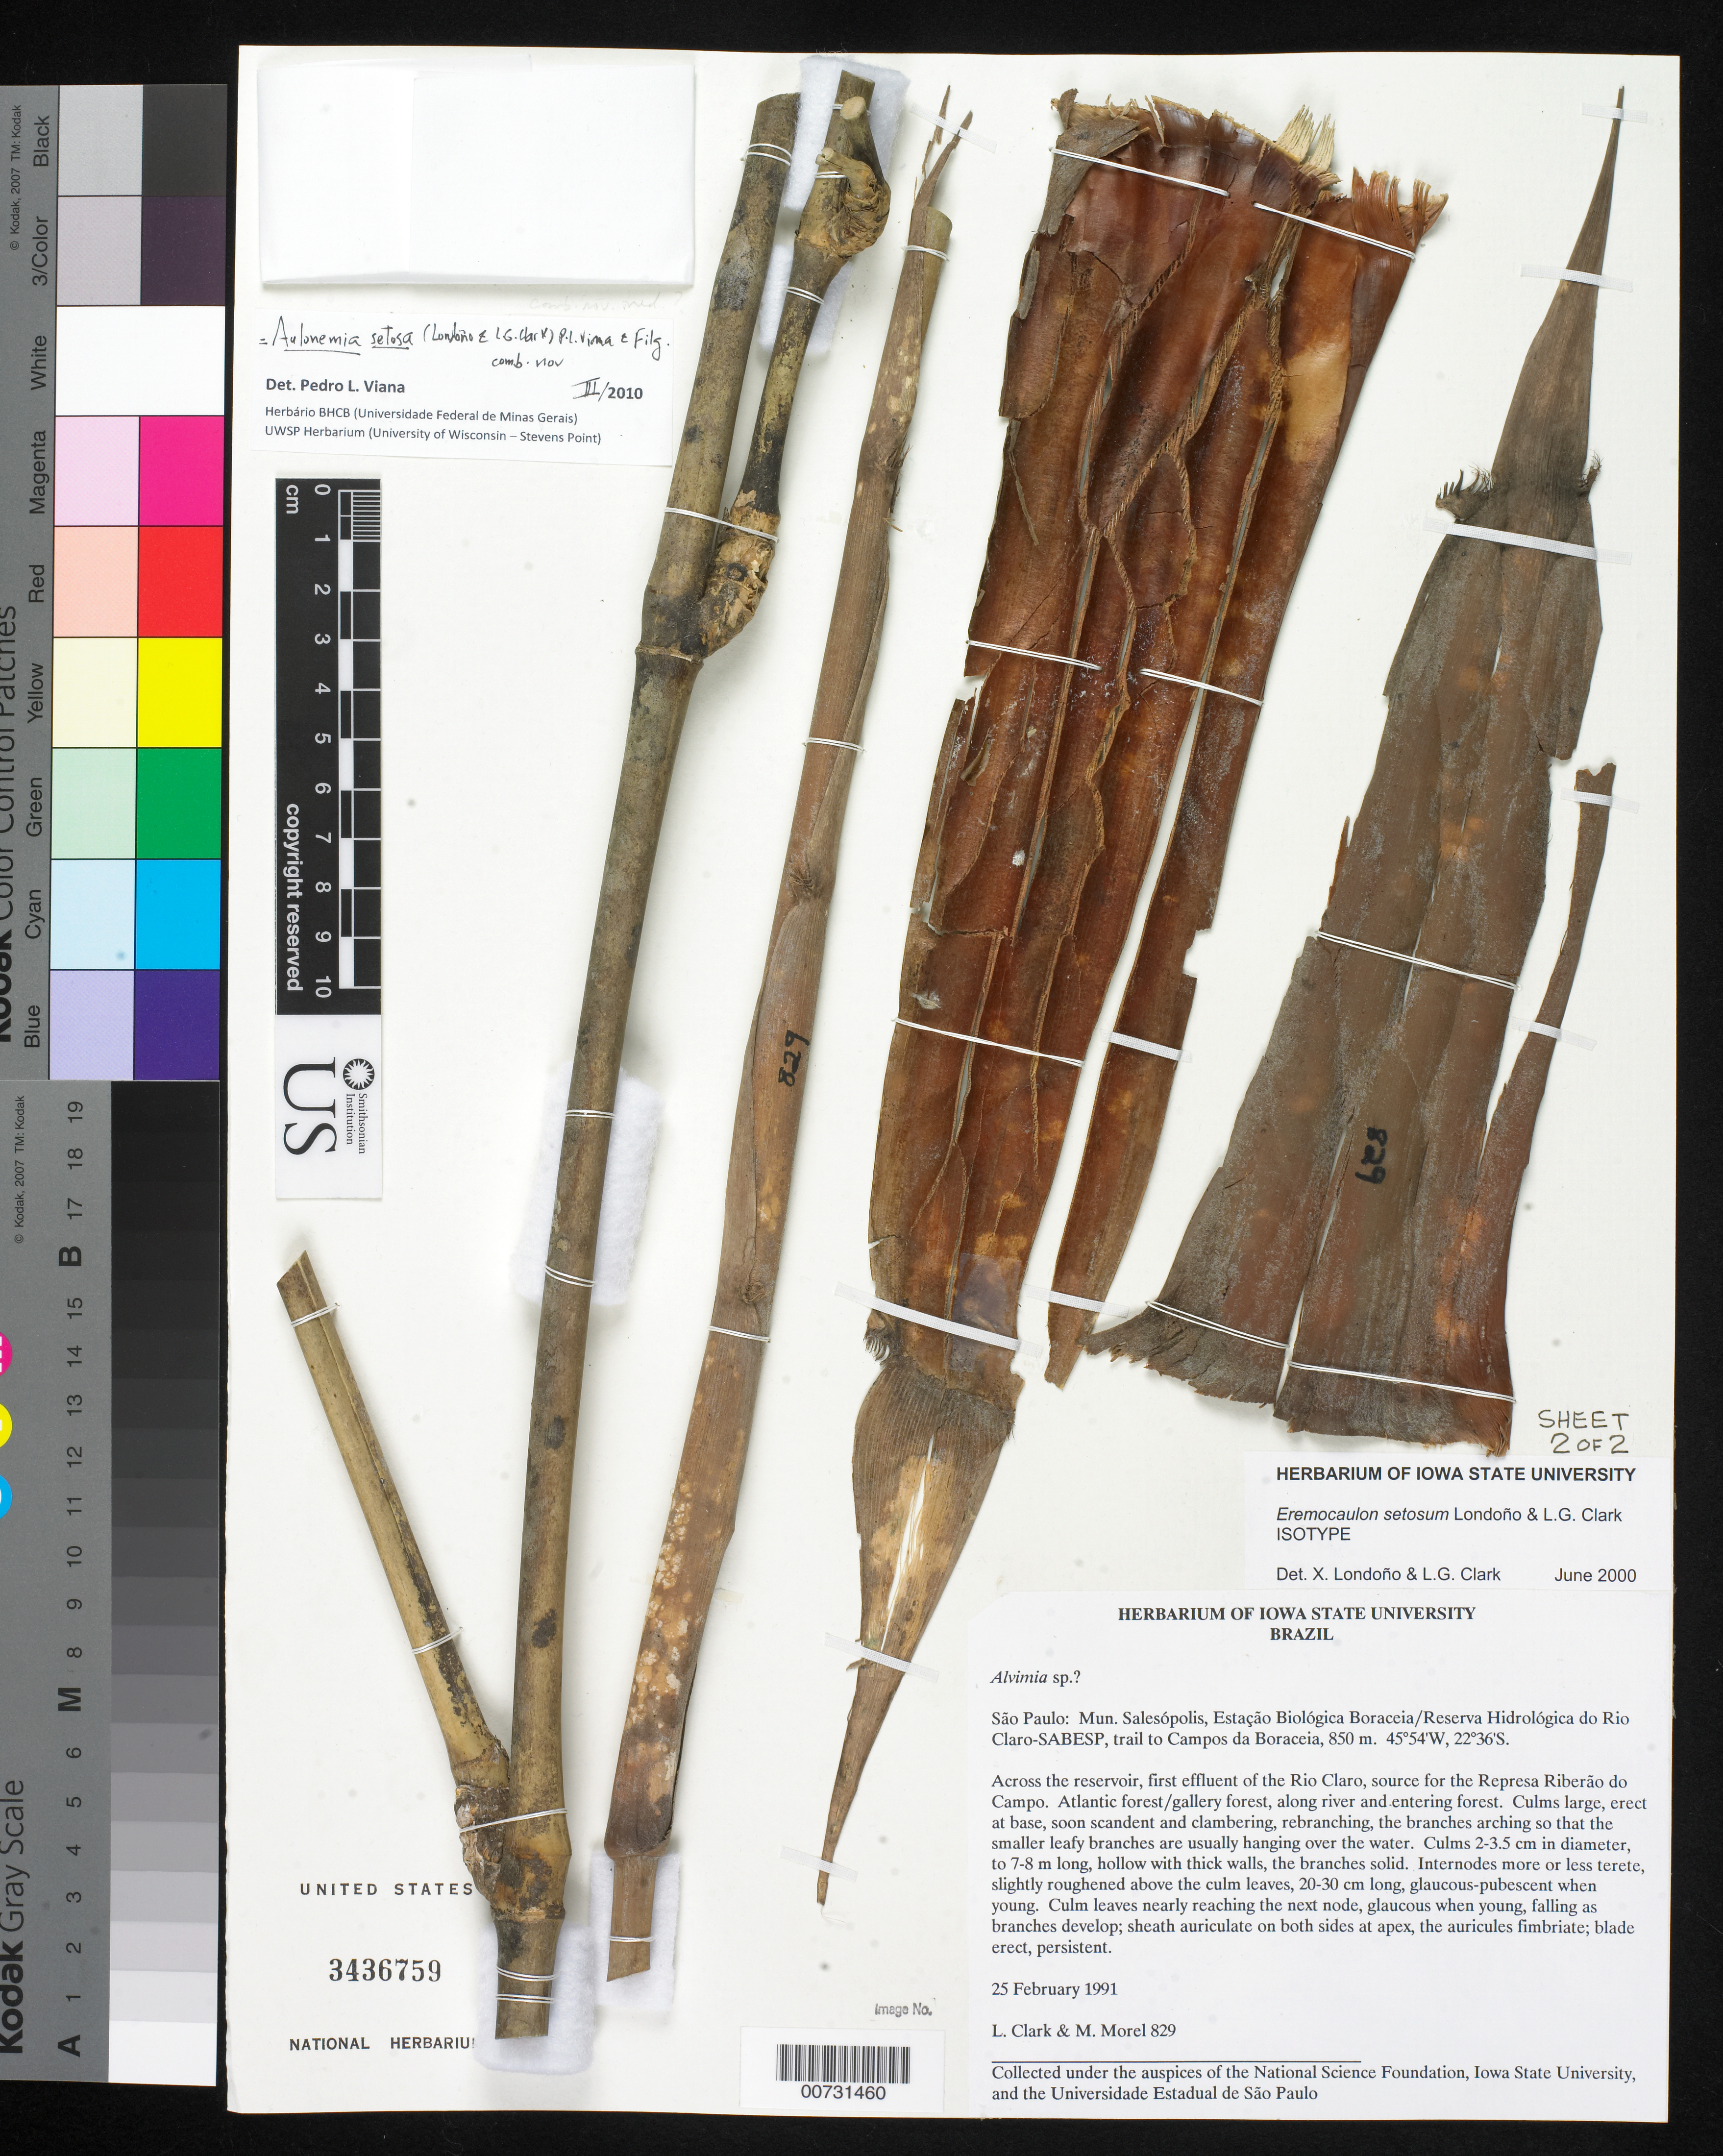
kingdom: Plantae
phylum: Tracheophyta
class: Liliopsida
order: Poales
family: Poaceae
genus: Eremocaulon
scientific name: Eremocaulon setosum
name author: Londoño & L.G. Clark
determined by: Viana, P. L.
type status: Isotype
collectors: L. Clark & M. Morel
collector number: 829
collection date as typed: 25 Feb 1991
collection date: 1991-02-25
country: Brazil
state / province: São Paulo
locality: São Paulo: Mun. Salesópolis, Estaçao Biológica Boraceia/Reserva Hidrológica do Rio Claro-SABESP, trail to Campos da Boraceia. Across the reservoir, first effluent of the Rio Claro, source for the Represa Riberão do Campo.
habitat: Atlantic forest/gallery forest, along river and entering forest.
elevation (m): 850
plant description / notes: Holotype at SP.; Mounted on 2 sheets.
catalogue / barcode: US 3436759